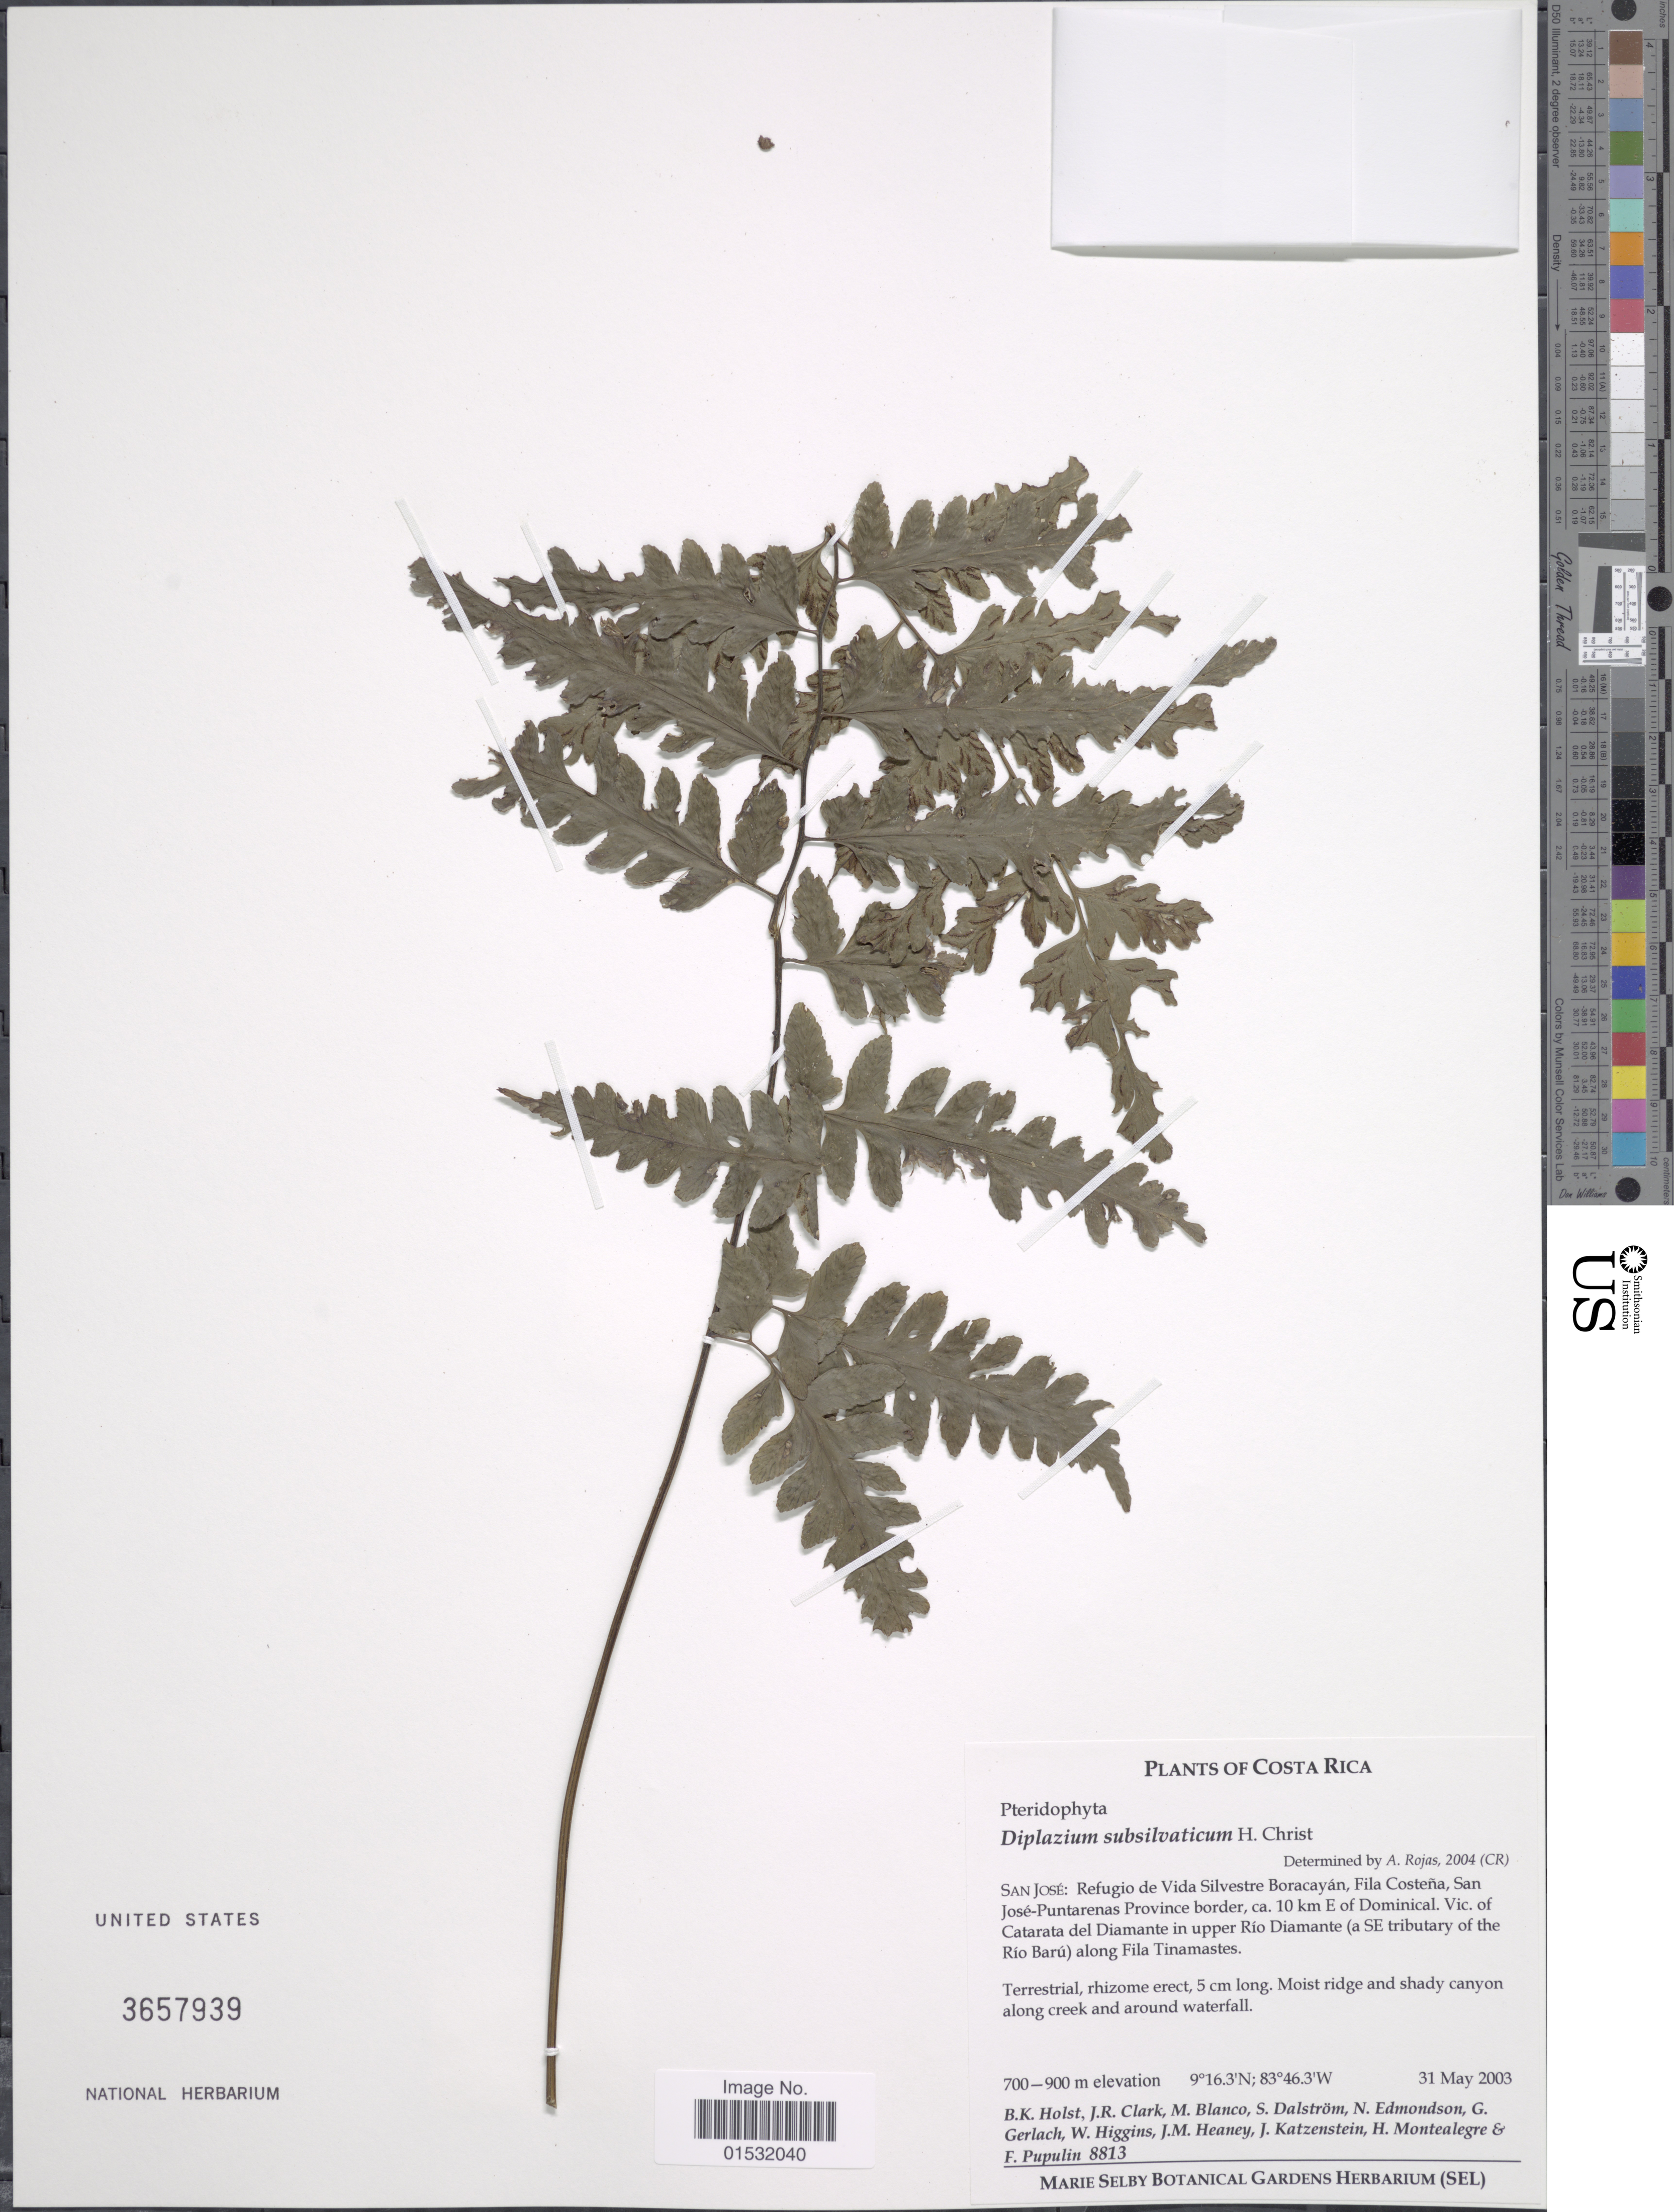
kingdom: Plantae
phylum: Tracheophyta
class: Polypodiopsida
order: Polypodiales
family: Athyriaceae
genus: Diplazium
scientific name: Diplazium subsilvaticum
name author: Christ in Pittier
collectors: B. Holst, J. R. Clark, M. Blanco, S. Dalström & et al.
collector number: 8813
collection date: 2003-05-31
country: Costa Rica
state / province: San José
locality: Refugio de Vida Silvestre Boracayán, Fila Costeña, San José-Puntarenas Province border, ca. 10 km E of Dominical. Vic. of Catarata del Diamante in upper Río Diamante (a SE tributary of the Río Barú) along Fila Tinamastes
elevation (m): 700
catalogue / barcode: US 3657939